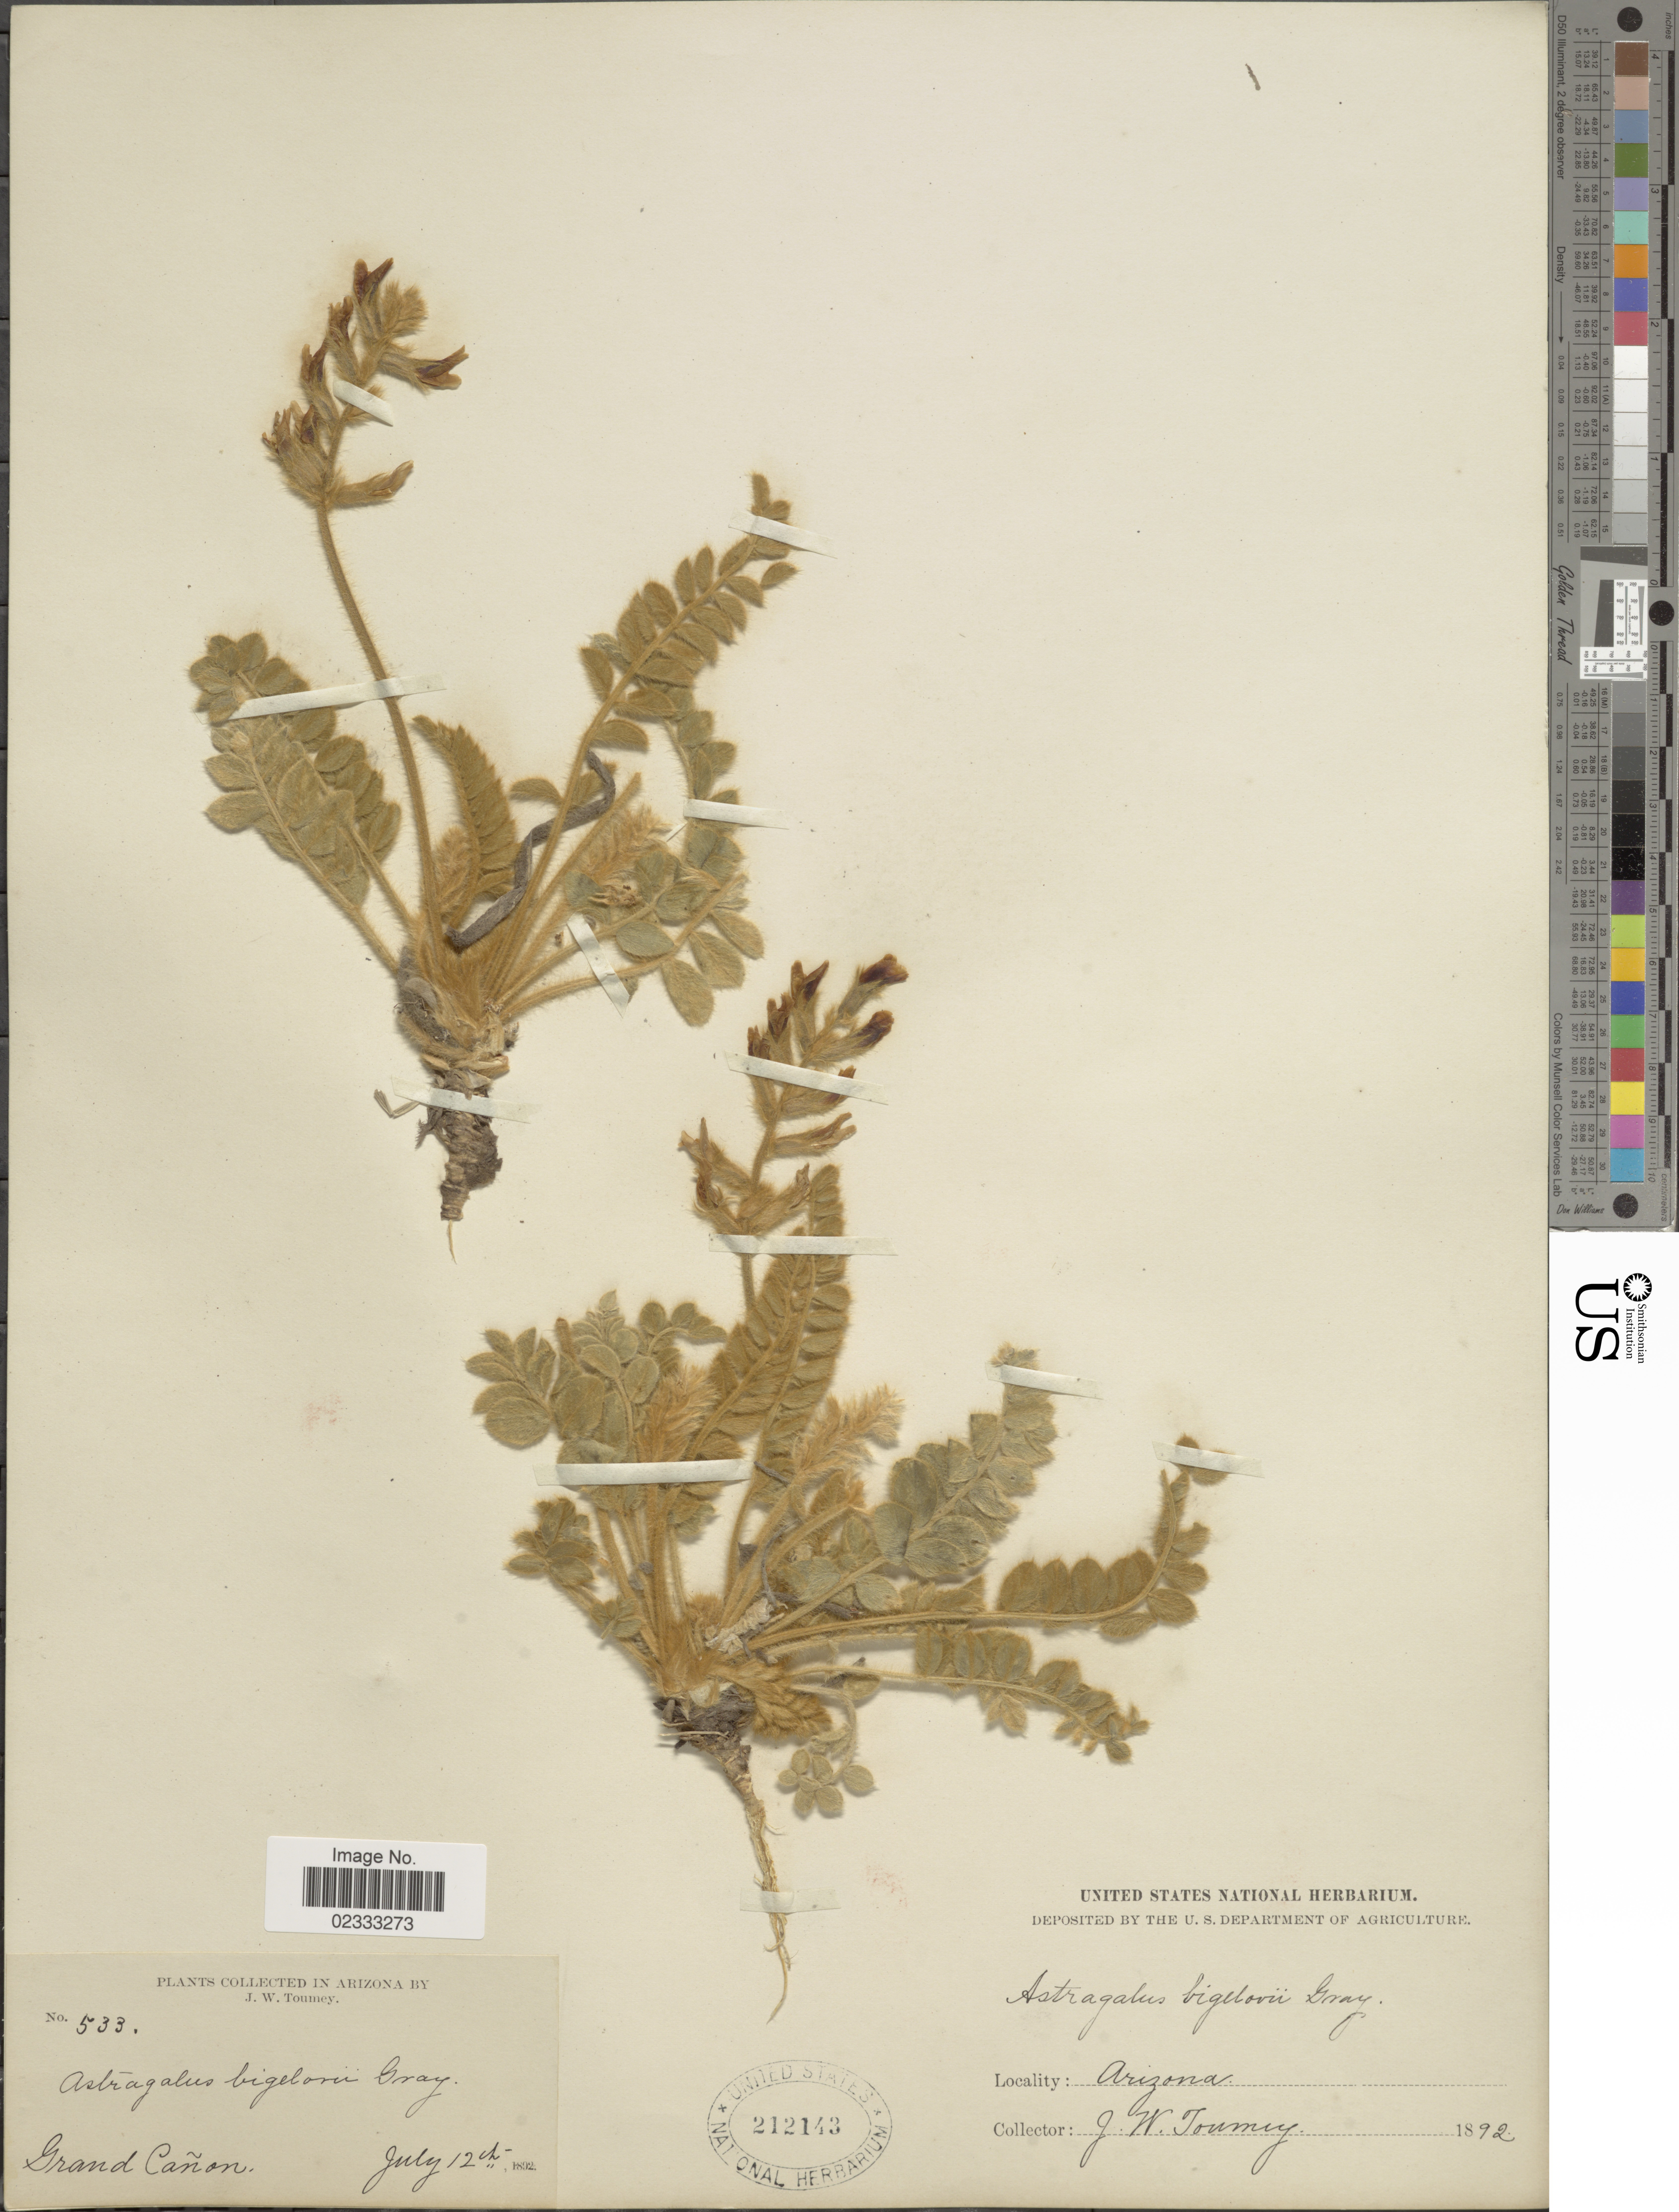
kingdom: Plantae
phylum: Tracheophyta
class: Magnoliopsida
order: Fabales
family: Fabaceae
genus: Astragalus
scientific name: Astragalus mollissimus var. bigelovii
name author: (A. Gray) Barneby ex B.L. Turner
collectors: J. W. Toumey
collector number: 533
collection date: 1892-07-12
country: United States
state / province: Arizona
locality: Grand Canon, Arizona.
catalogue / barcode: US 212143